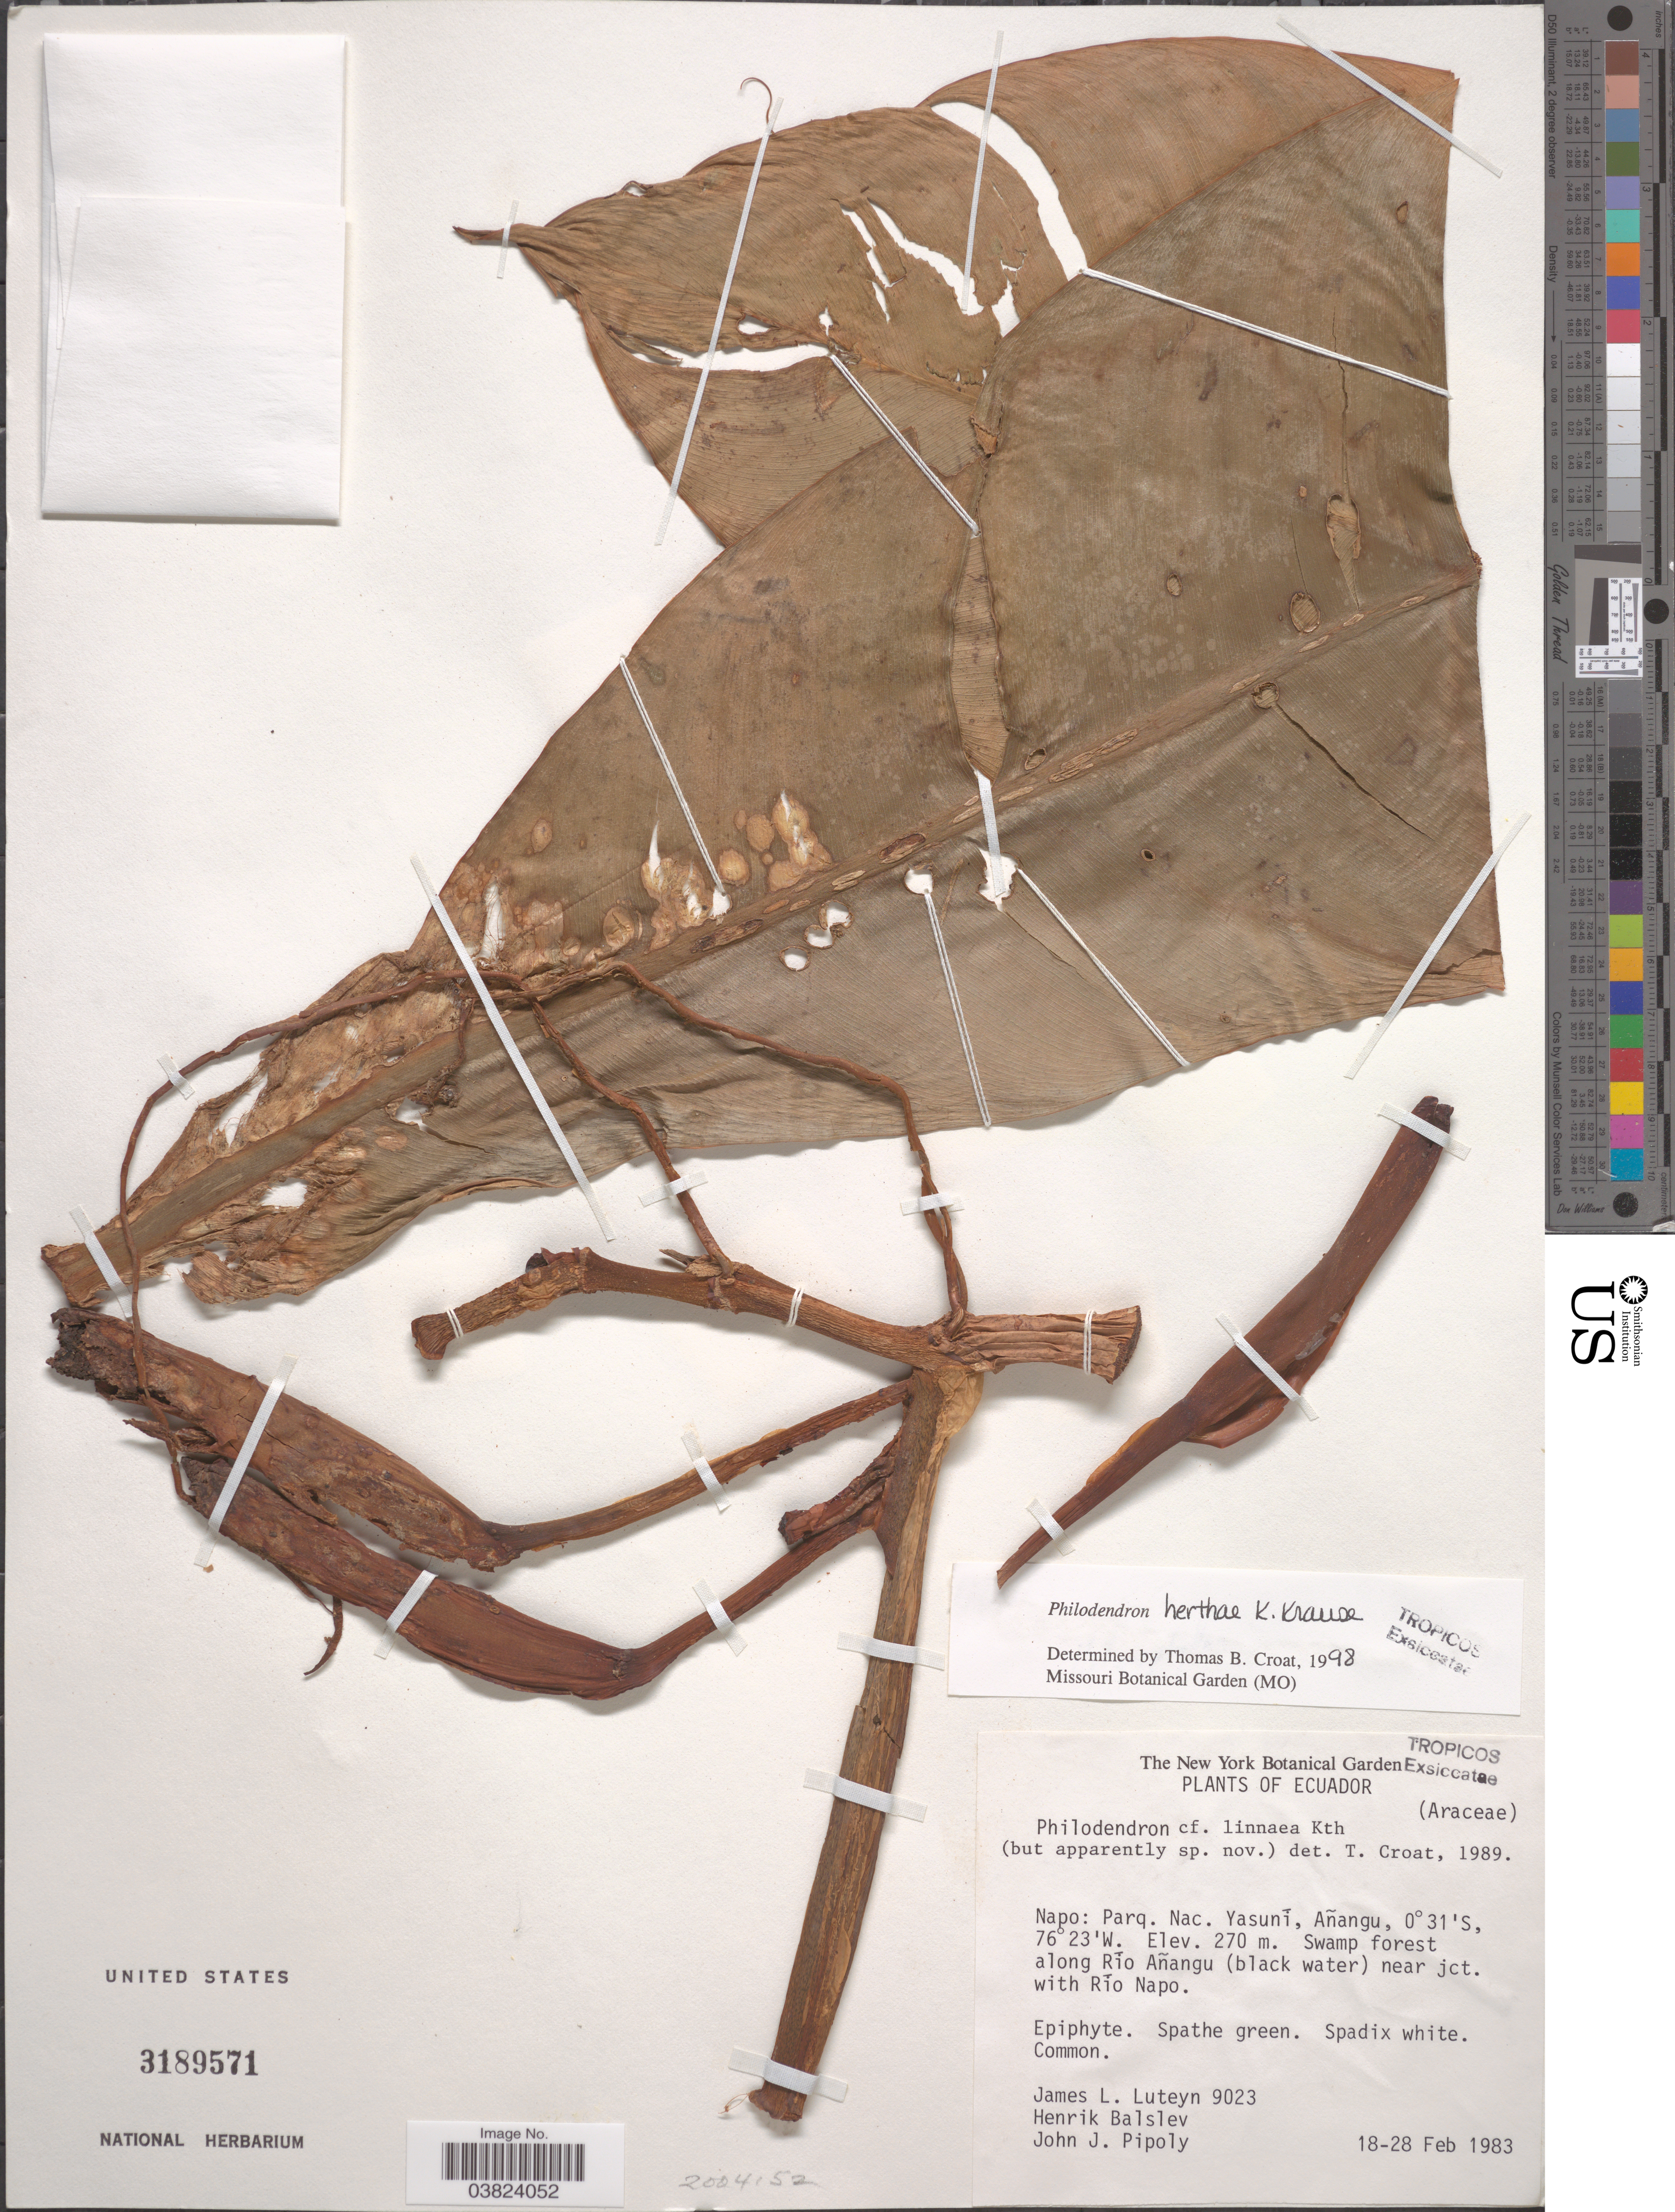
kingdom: Plantae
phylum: Tracheophyta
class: Liliopsida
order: Alismatales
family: Araceae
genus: Philodendron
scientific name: Philodendron herthae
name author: K. Krause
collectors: J. L. Luteyn, H. Balslev & J. J. Pipoly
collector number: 9023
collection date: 1983-02-18/1983-02-28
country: Ecuador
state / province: Napo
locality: Parq. Nac. Yasuní. Añangu. Swamp forest along Río Añangu (black water) near jct. with Río Napo.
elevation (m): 270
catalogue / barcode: US 3189571